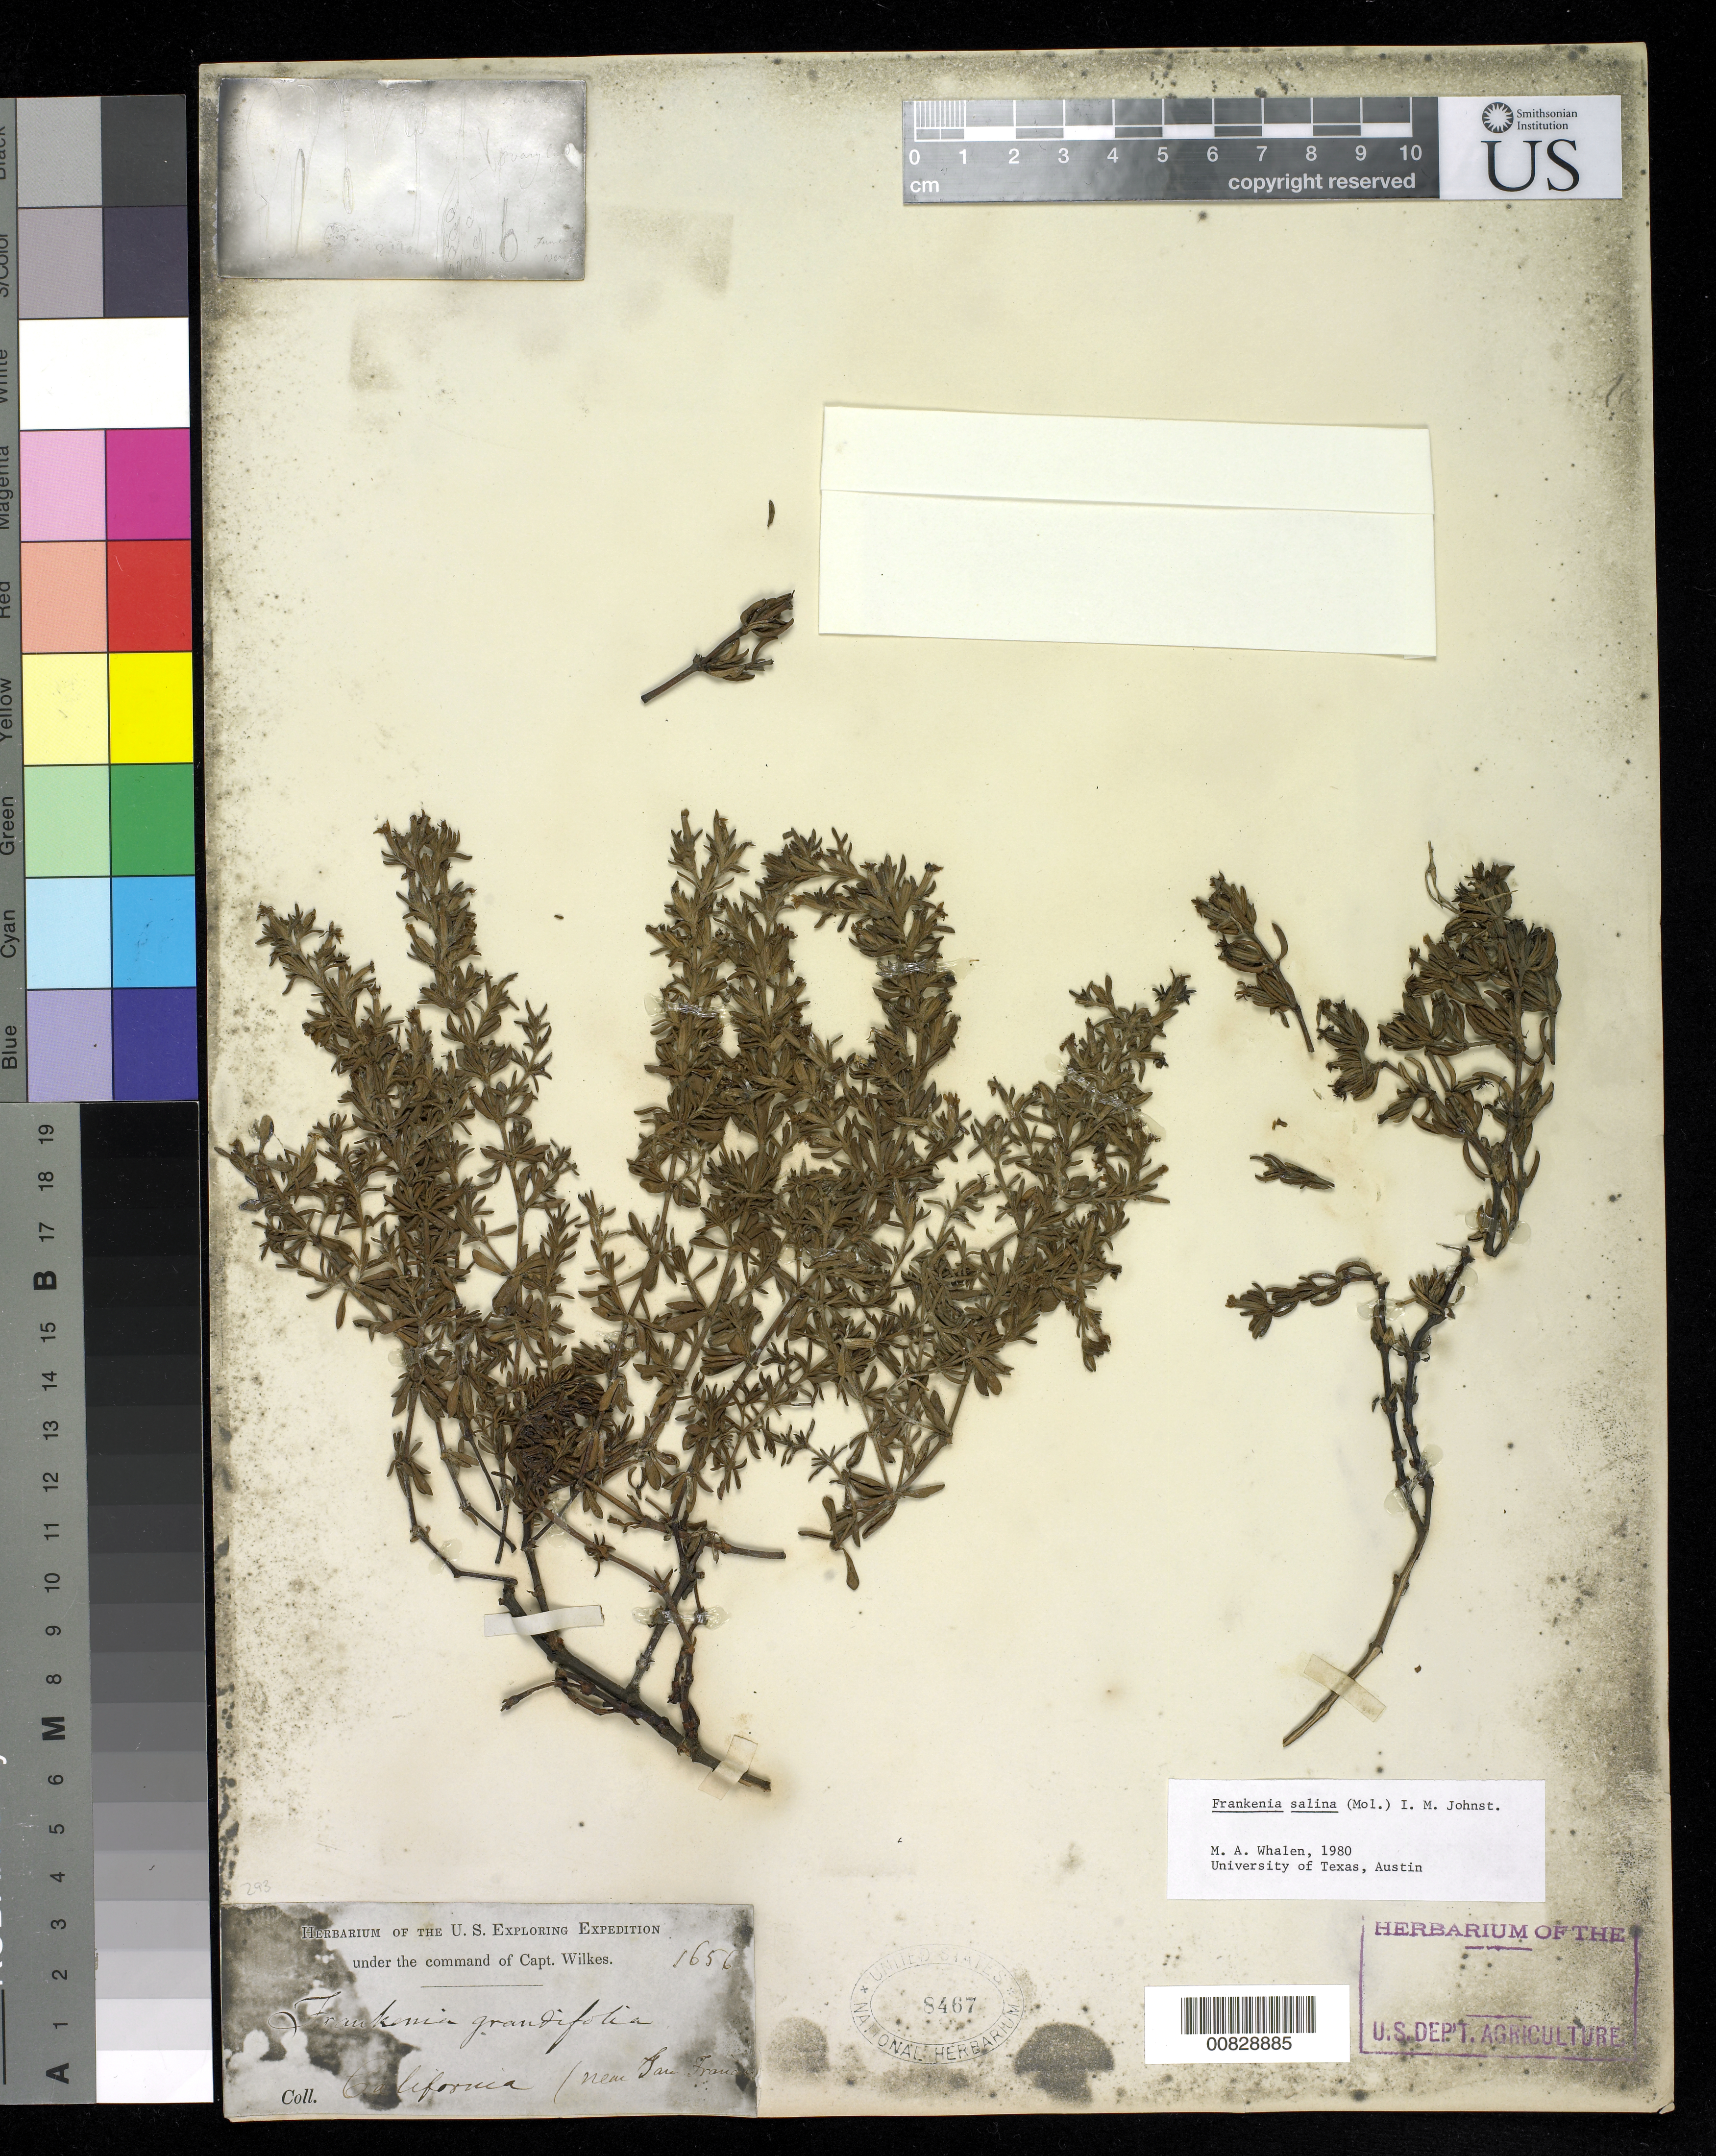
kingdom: Plantae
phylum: Tracheophyta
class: Magnoliopsida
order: Caryophyllales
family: Frankeniaceae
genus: Frankenia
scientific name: Frankenia salina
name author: (Molina) I.M. Johnst.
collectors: Wilkes Explor. Exped.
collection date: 1838/1842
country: United States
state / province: California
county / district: San Francisco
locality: San Francisco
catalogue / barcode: US 8467